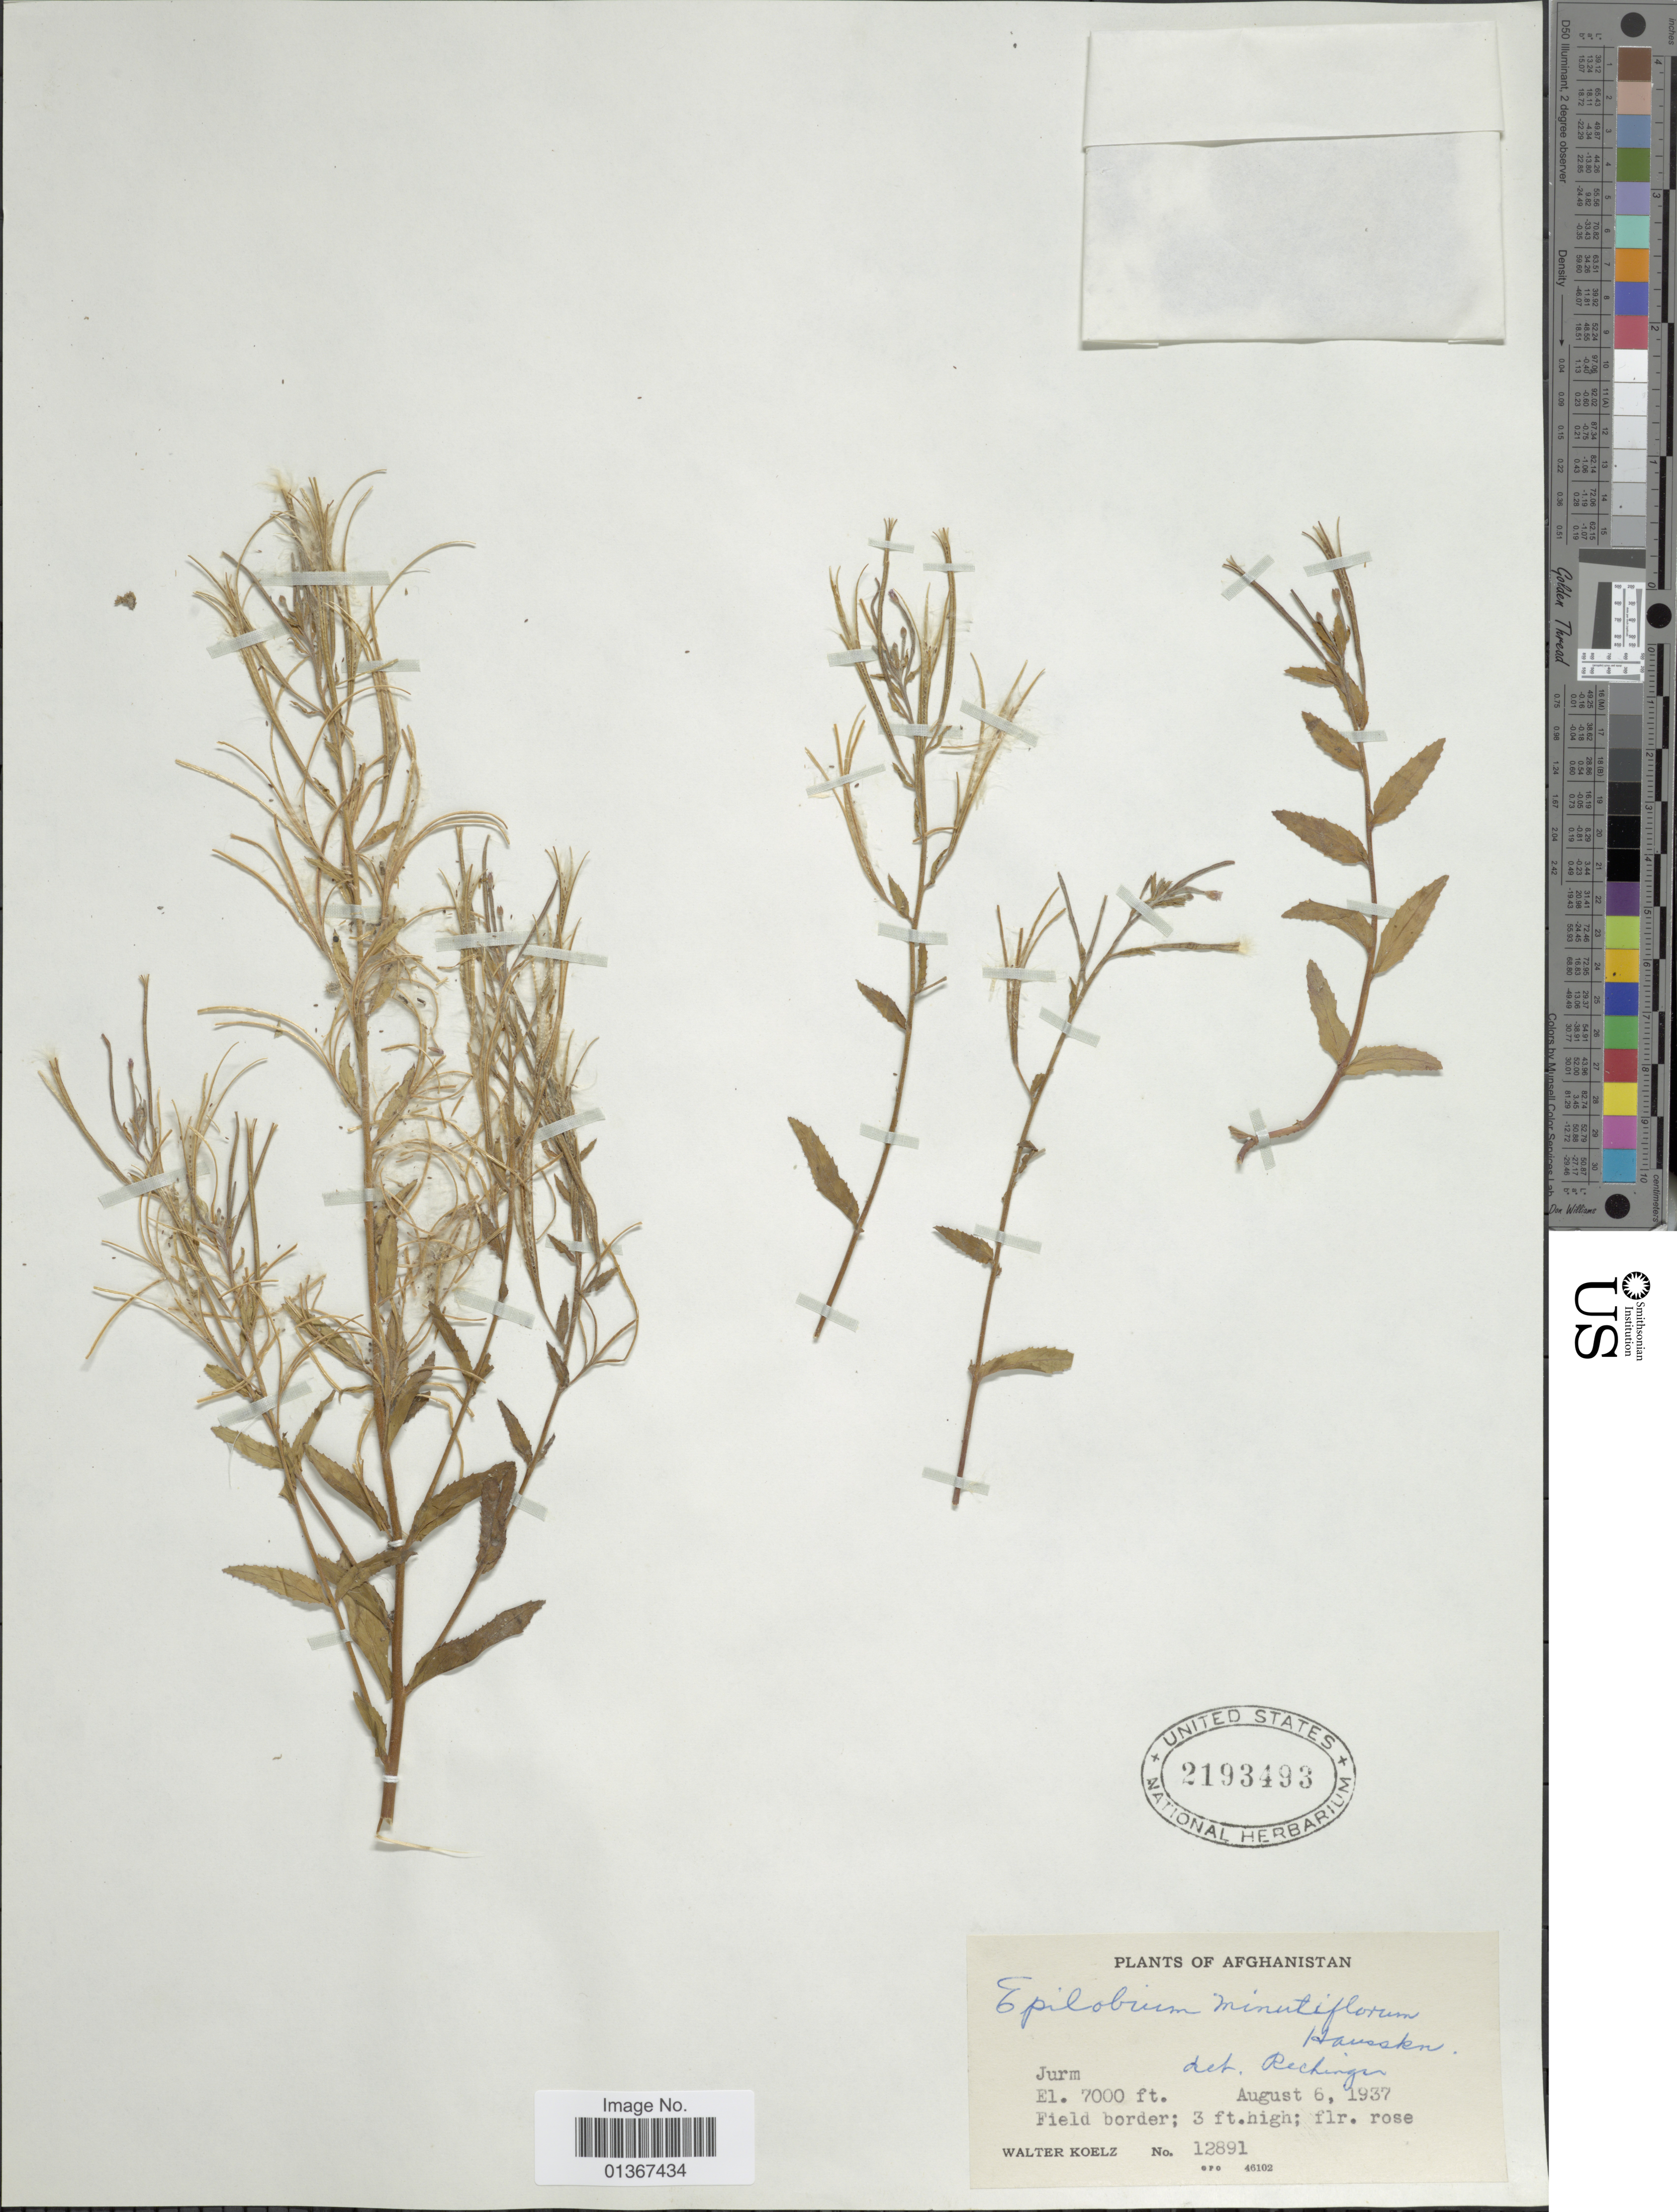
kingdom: Plantae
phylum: Tracheophyta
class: Magnoliopsida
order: Myrtales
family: Onagraceae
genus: Epilobium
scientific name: Epilobium minutiflorum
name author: Hausskn.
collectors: W. N. Koelz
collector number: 12891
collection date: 1937-08-06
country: Afghanistan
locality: Jurm.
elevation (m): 2134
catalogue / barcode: US 2193493